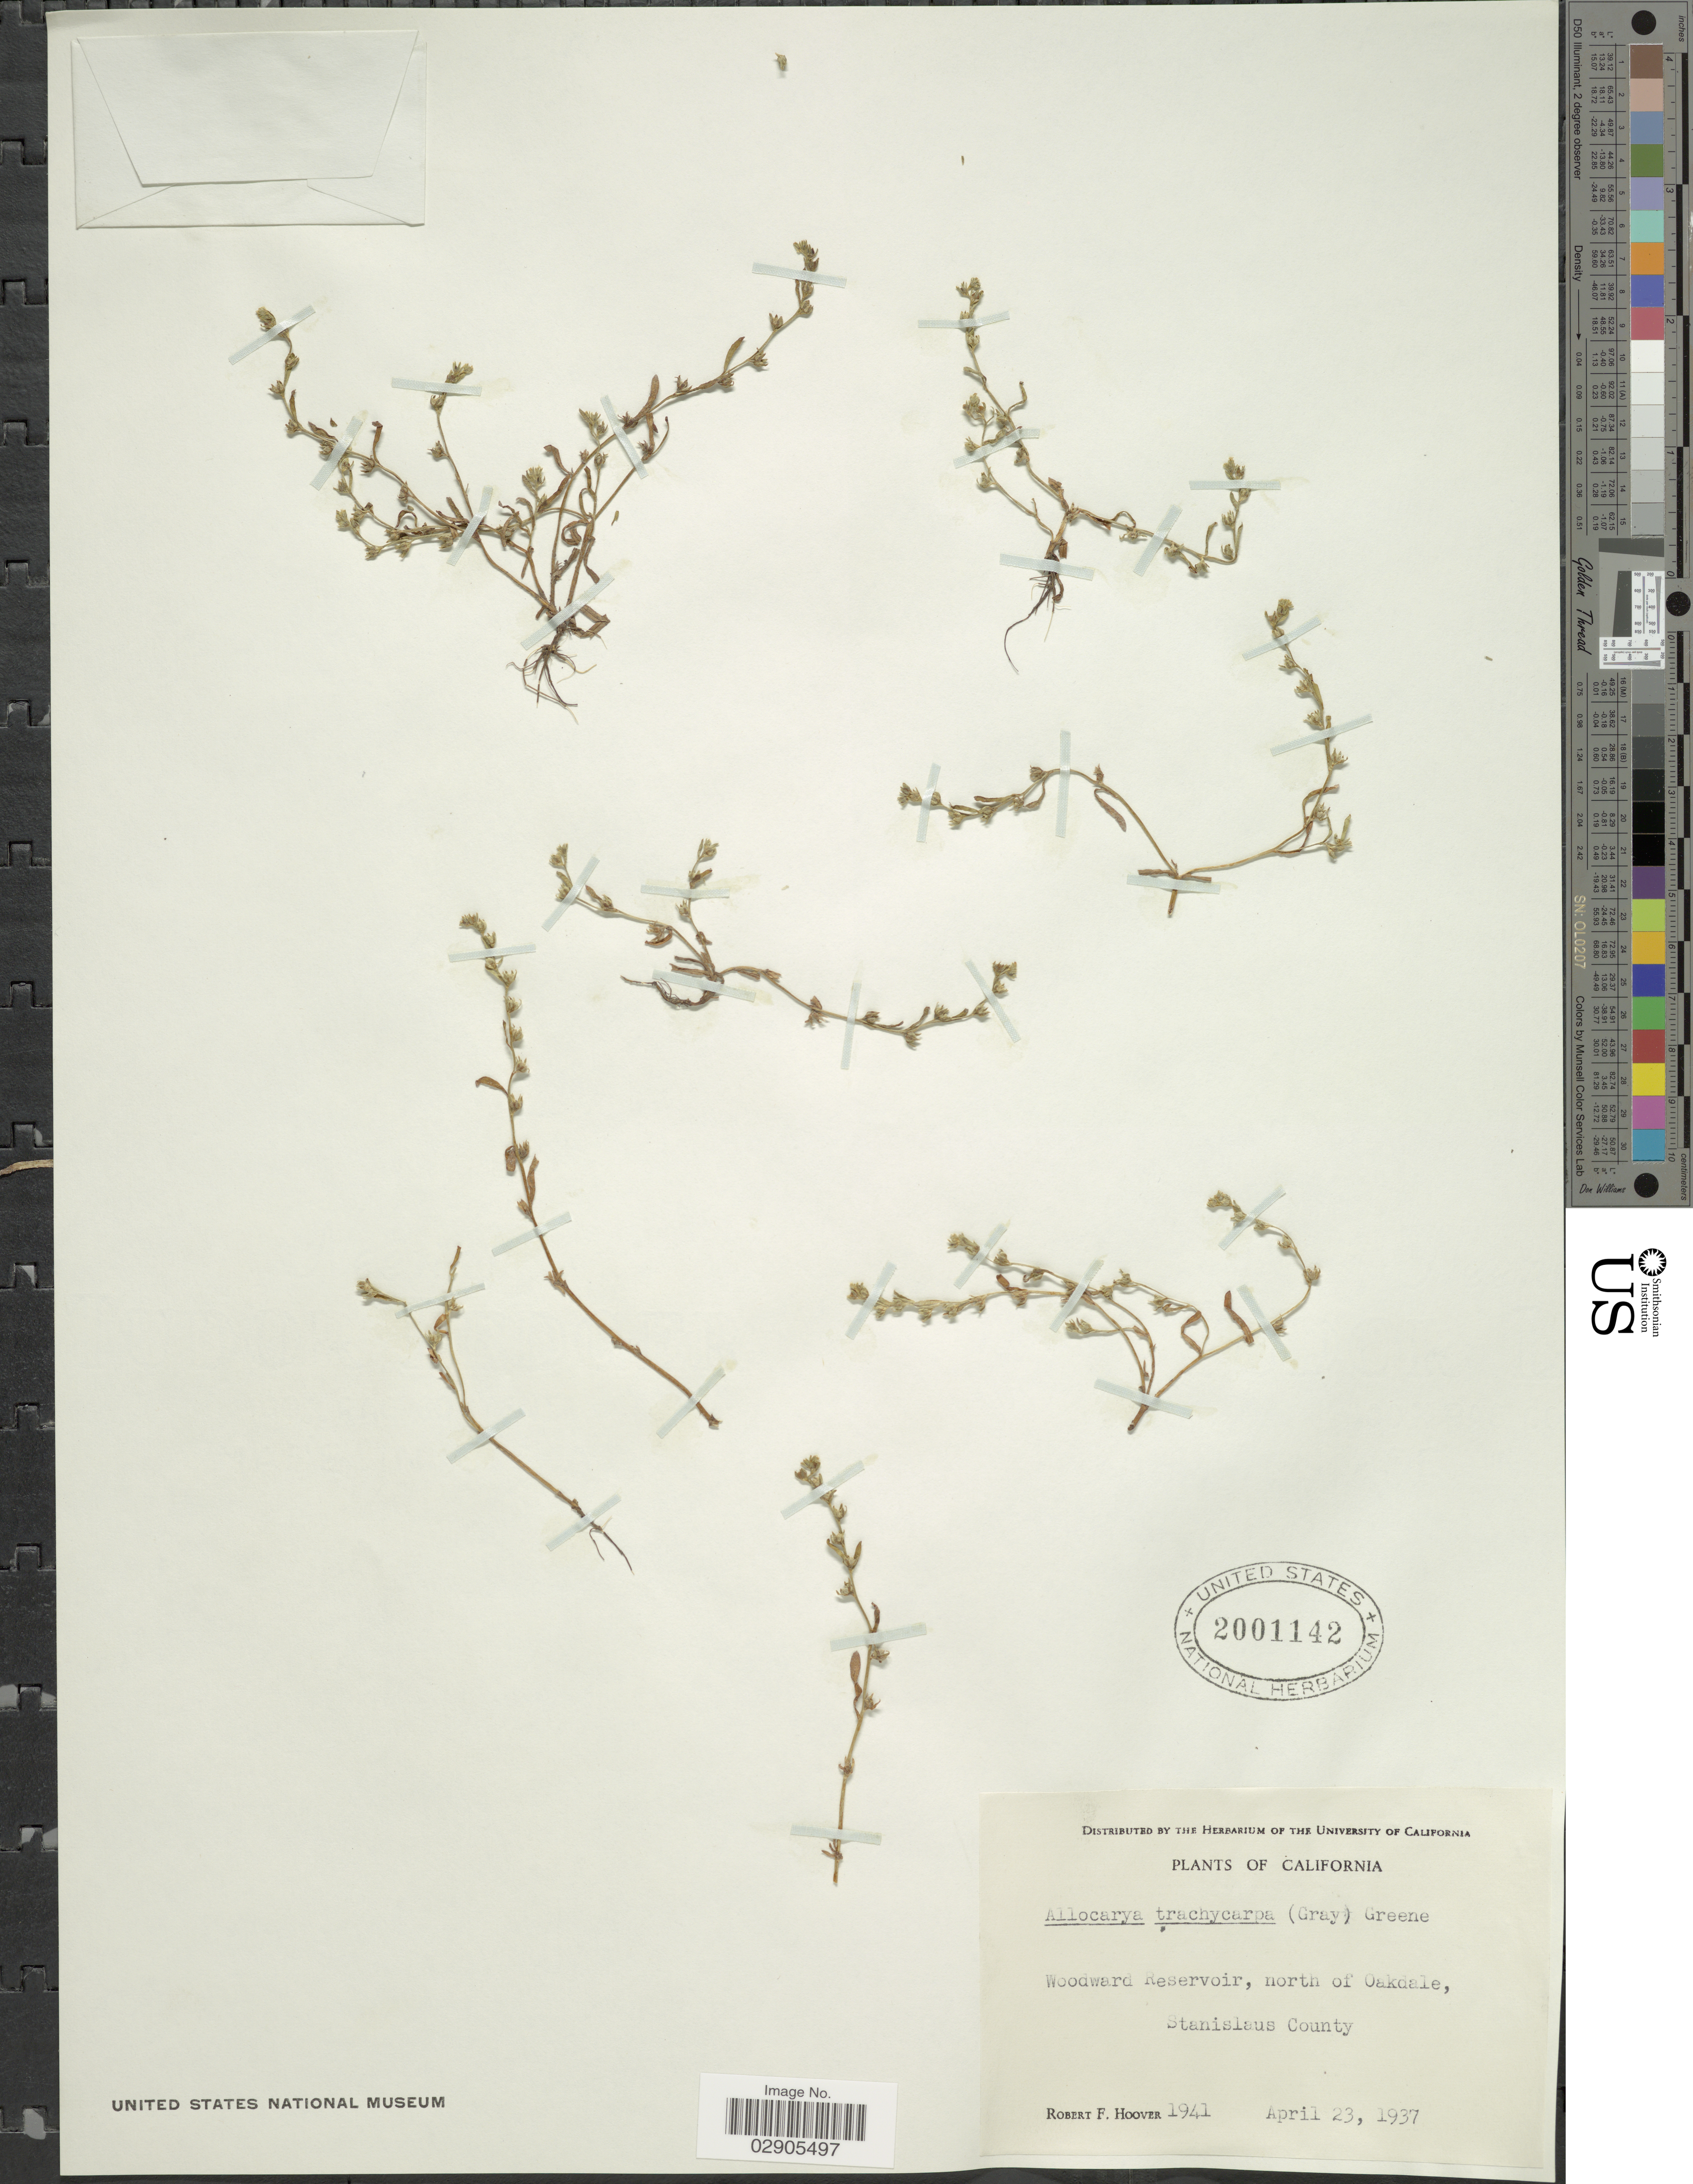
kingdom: Plantae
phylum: Tracheophyta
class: Magnoliopsida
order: Boraginales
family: Boraginaceae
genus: Allocarya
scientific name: Allocarya trachycarpa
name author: (A. Gray) Greene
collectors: R. F. Hoover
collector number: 1941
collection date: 1937-04-23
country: United States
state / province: California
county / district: Stanislaus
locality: Woodward Reservoir, north of Oakdale, Stanislaus County.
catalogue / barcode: US 2001142